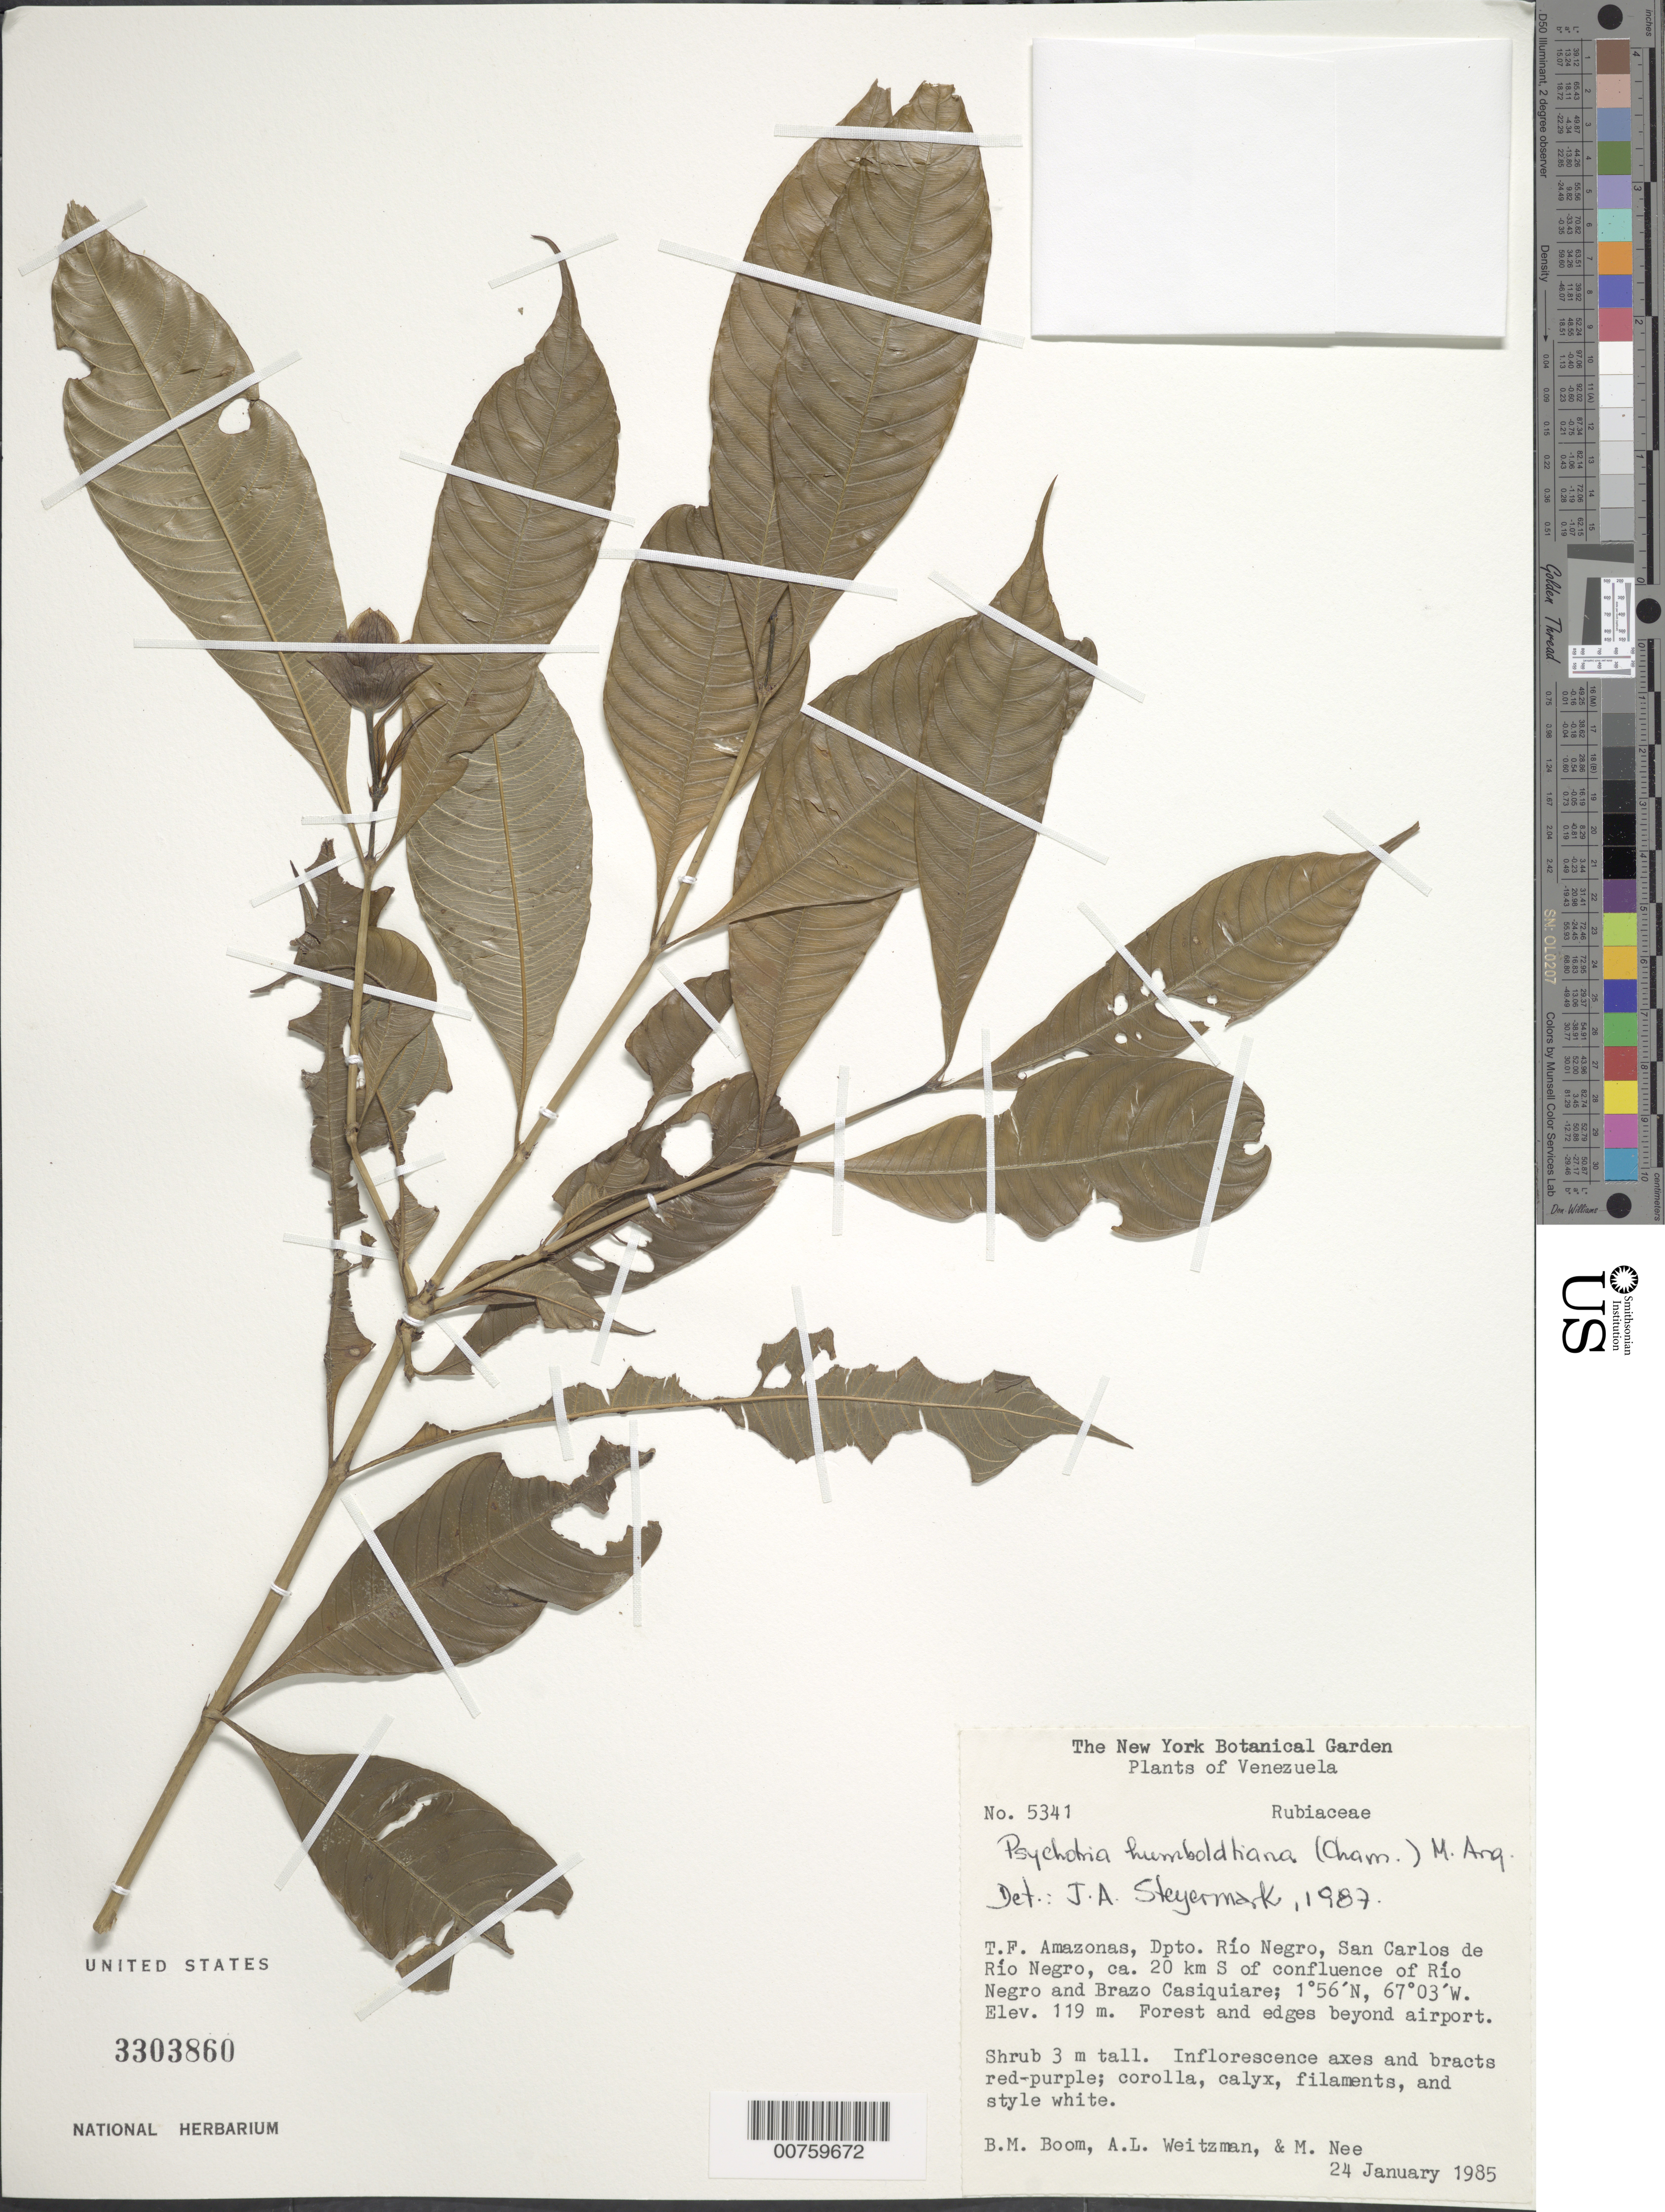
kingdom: Plantae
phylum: Tracheophyta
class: Magnoliopsida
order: Gentianales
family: Rubiaceae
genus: Psychotria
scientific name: Psychotria humboldtiana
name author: (Cham.) Müll. Arg.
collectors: B. M. Boom, A. L. Weitzman & M. Nee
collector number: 5341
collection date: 1985-01-24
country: Venezuela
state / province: Amazonas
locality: T.F. Amazonas: Dpto. Rio Negro, San Carlos de Rio Negro, ca. 20 km S of confluence of Rio Negro and Brazo Casiquare, forest and ledges beyond airport.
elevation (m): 119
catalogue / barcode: US 3303860